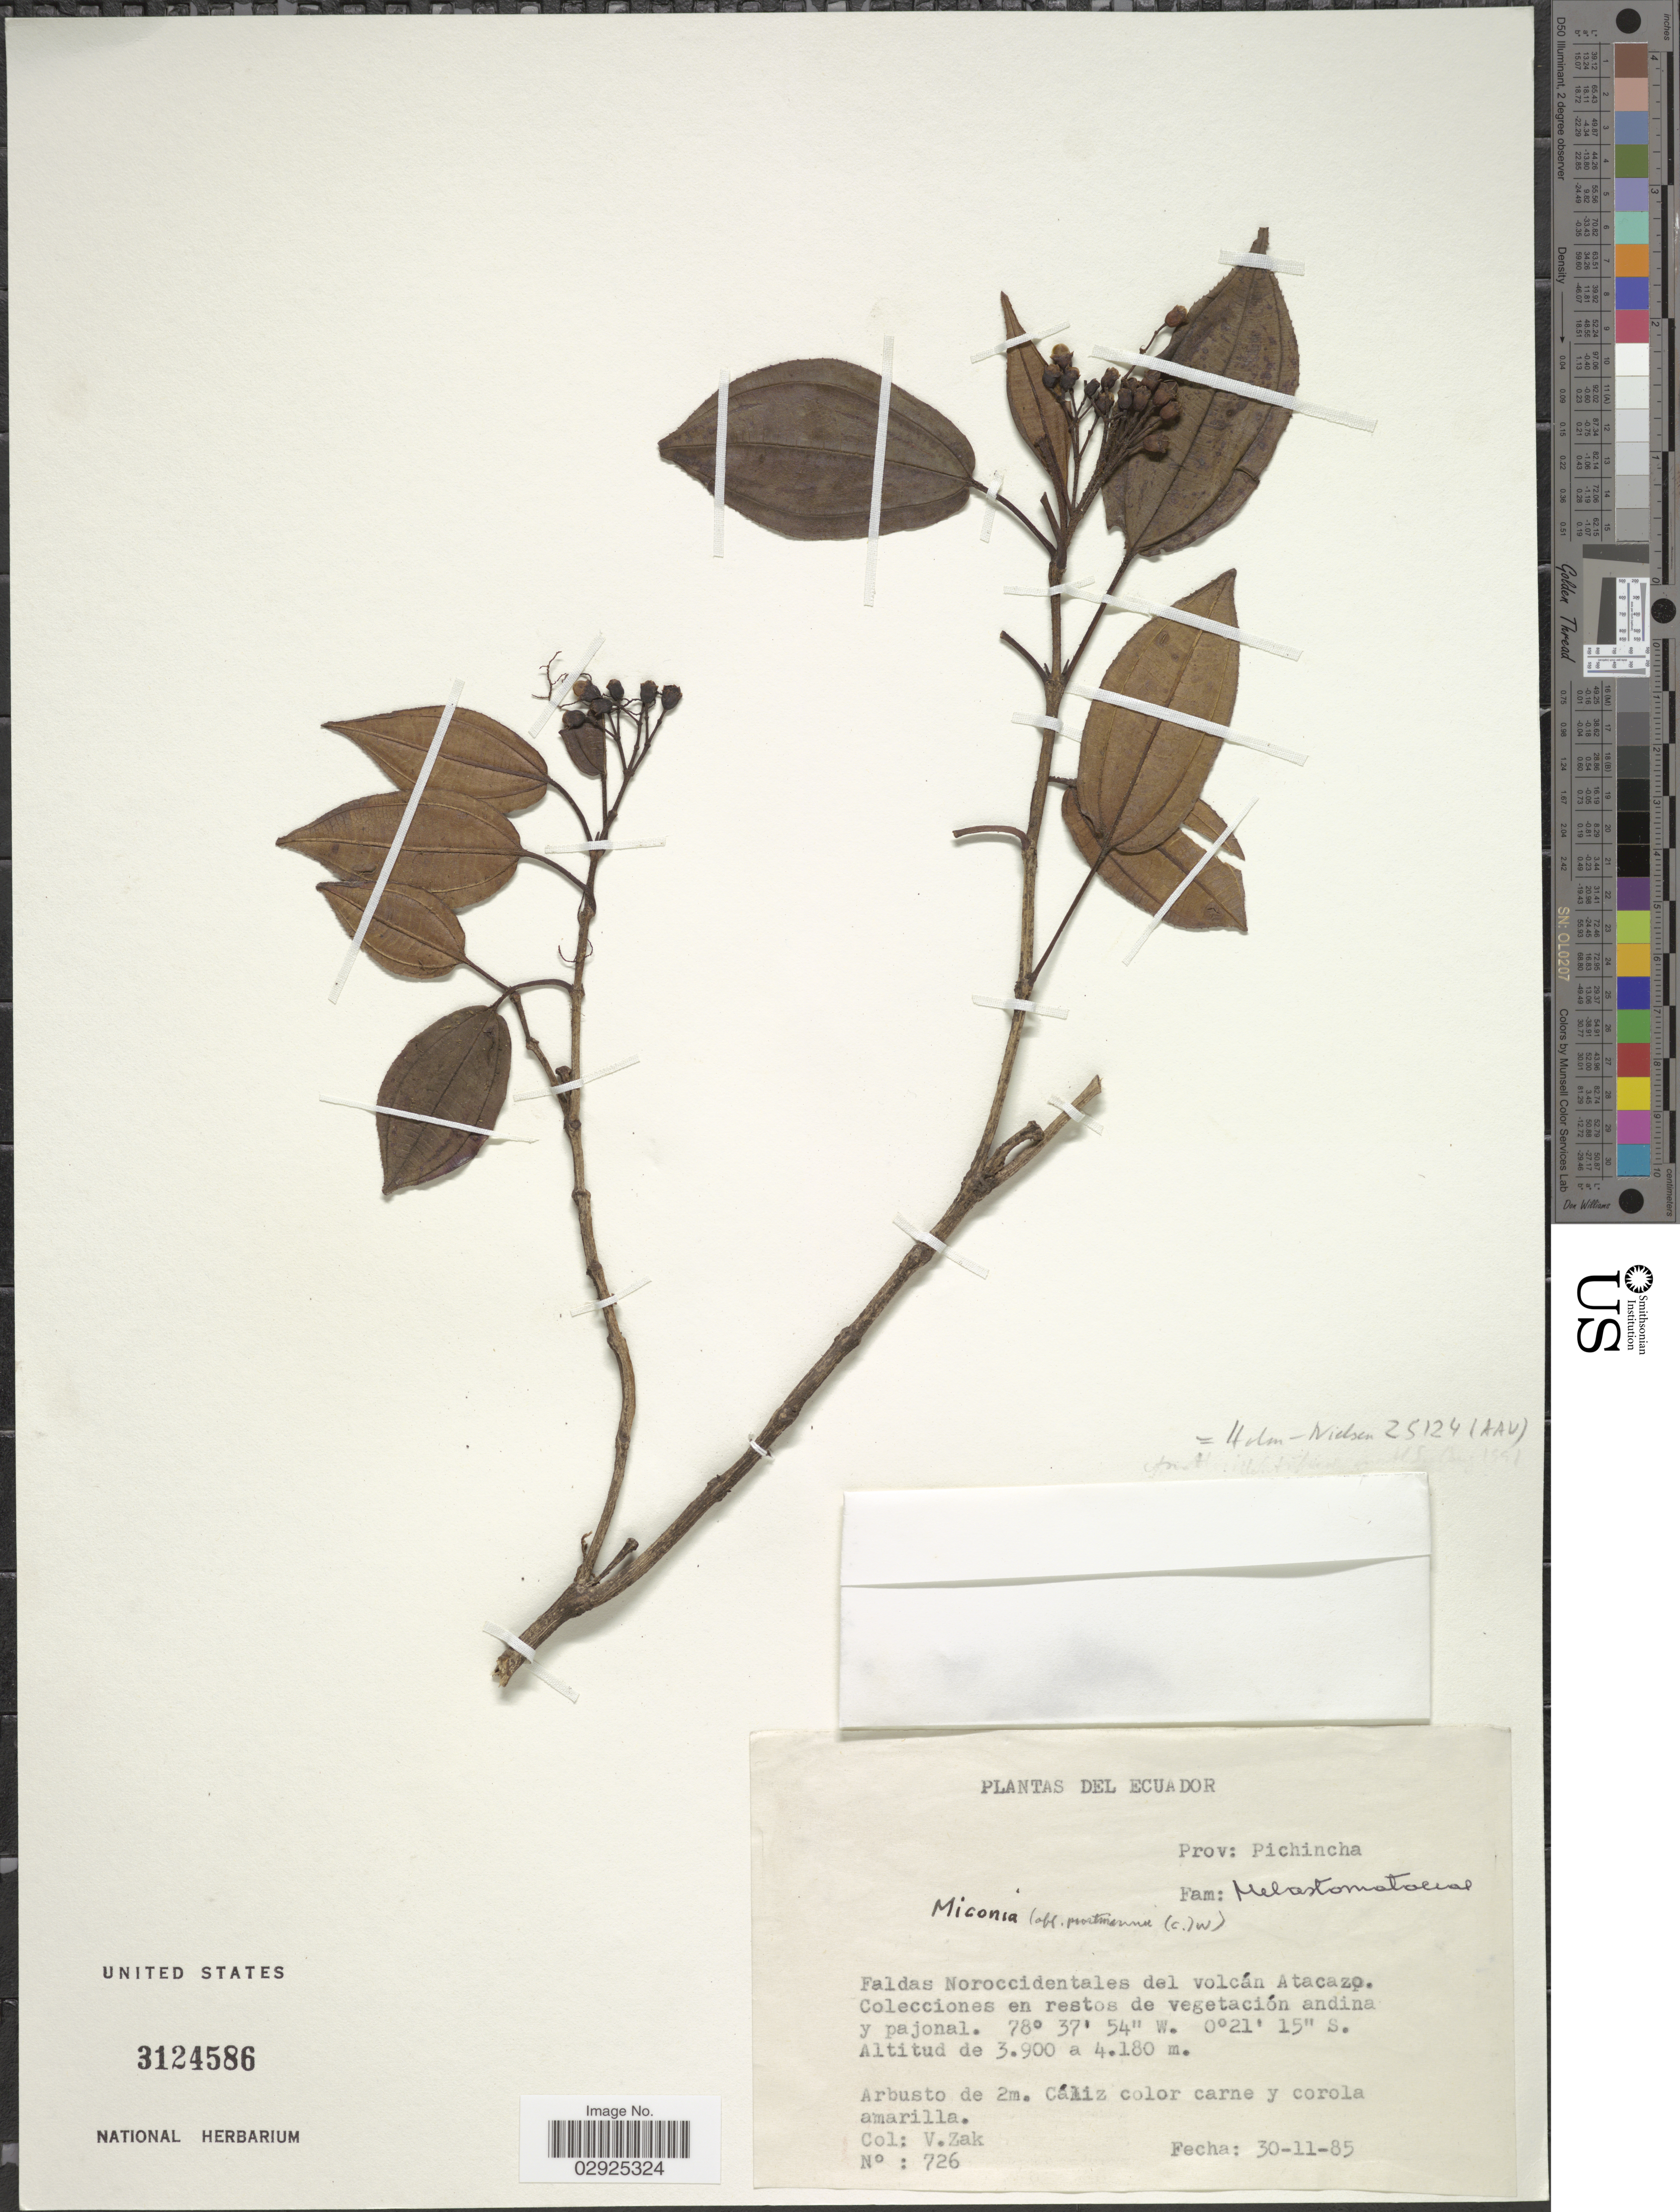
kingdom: Plantae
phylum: Tracheophyta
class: Magnoliopsida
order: Myrtales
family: Melastomataceae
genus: Miconia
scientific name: Miconia thyrsiflora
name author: (D. Don) Naudin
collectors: V. Zak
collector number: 726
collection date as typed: Transcribed d/m/y: 30/11/85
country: Ecuador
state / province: Pichincha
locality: Faldas Noroccidentales del volcán Atacazo.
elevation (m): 3900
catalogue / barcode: US 3124586